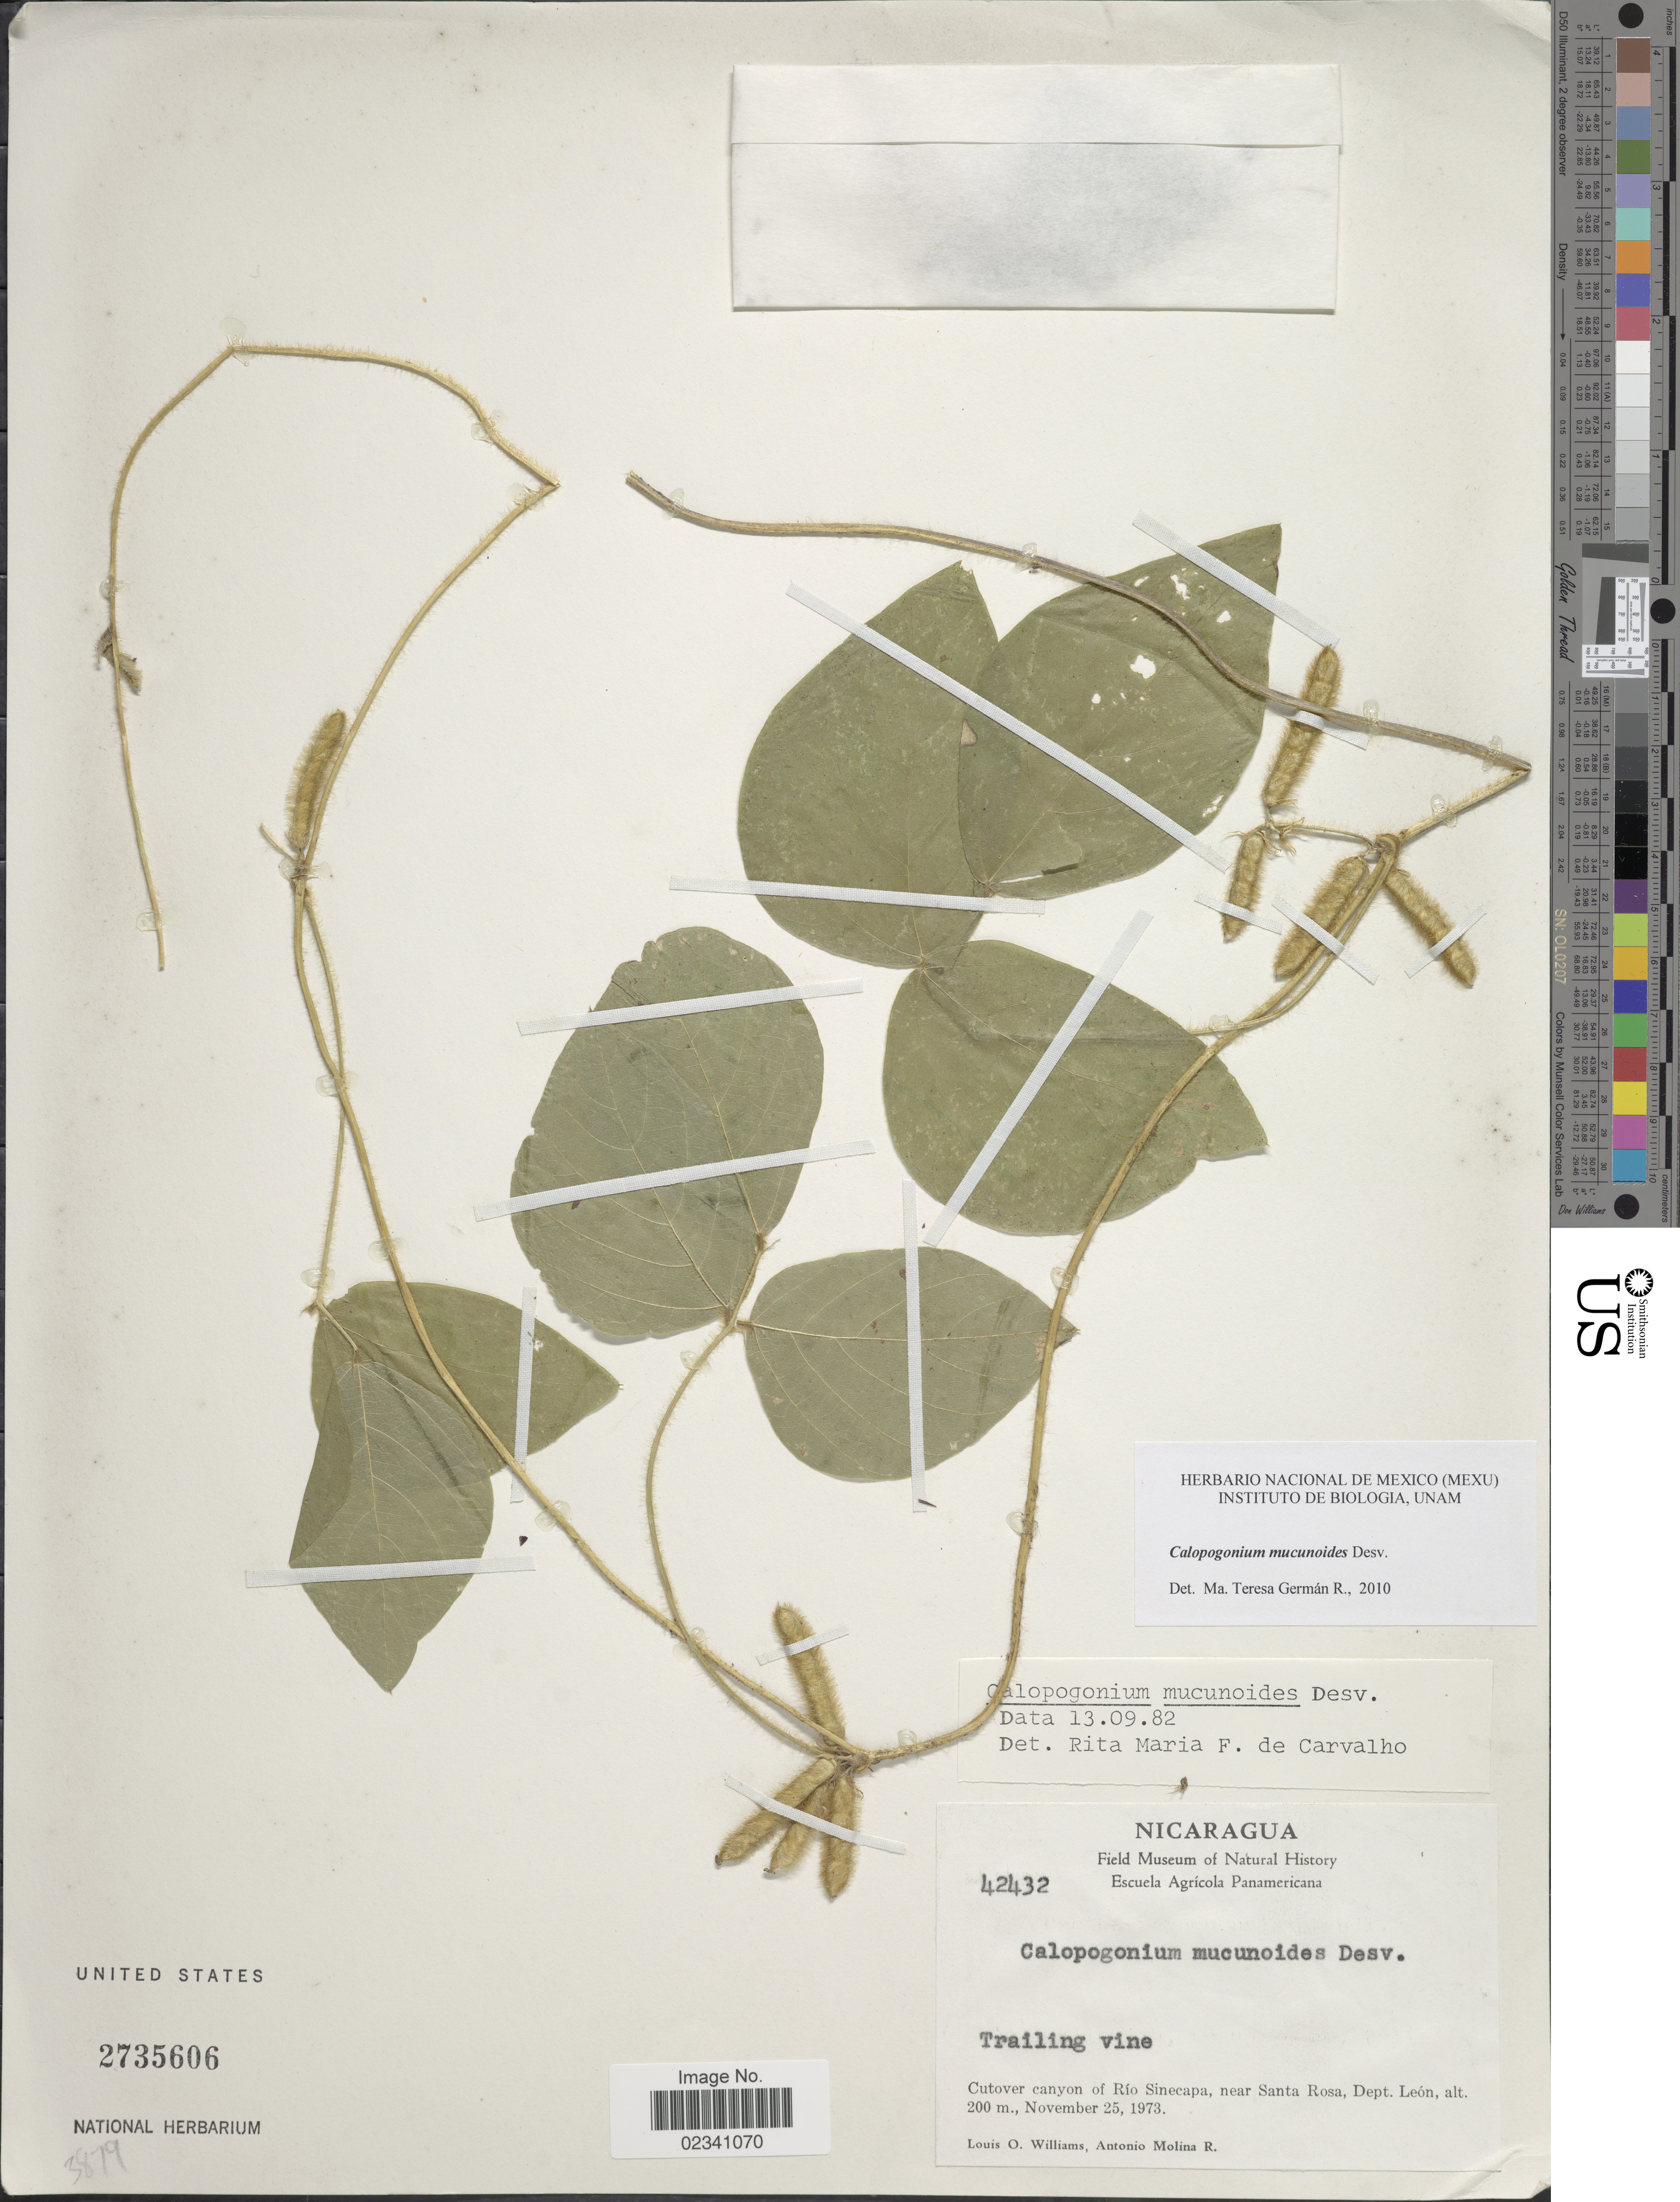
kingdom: Plantae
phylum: Tracheophyta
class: Magnoliopsida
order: Fabales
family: Fabaceae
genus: Calopogonium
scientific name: Calopogonium mucunoides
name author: Desv.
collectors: L. O. Williams & A. Molina R.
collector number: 42432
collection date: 1973-11-25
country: Nicaragua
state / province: Leon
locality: Cutover canyon of Rio Sinecapa, near Santa Rosa, Dept. Leon.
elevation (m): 200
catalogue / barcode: US 2735606